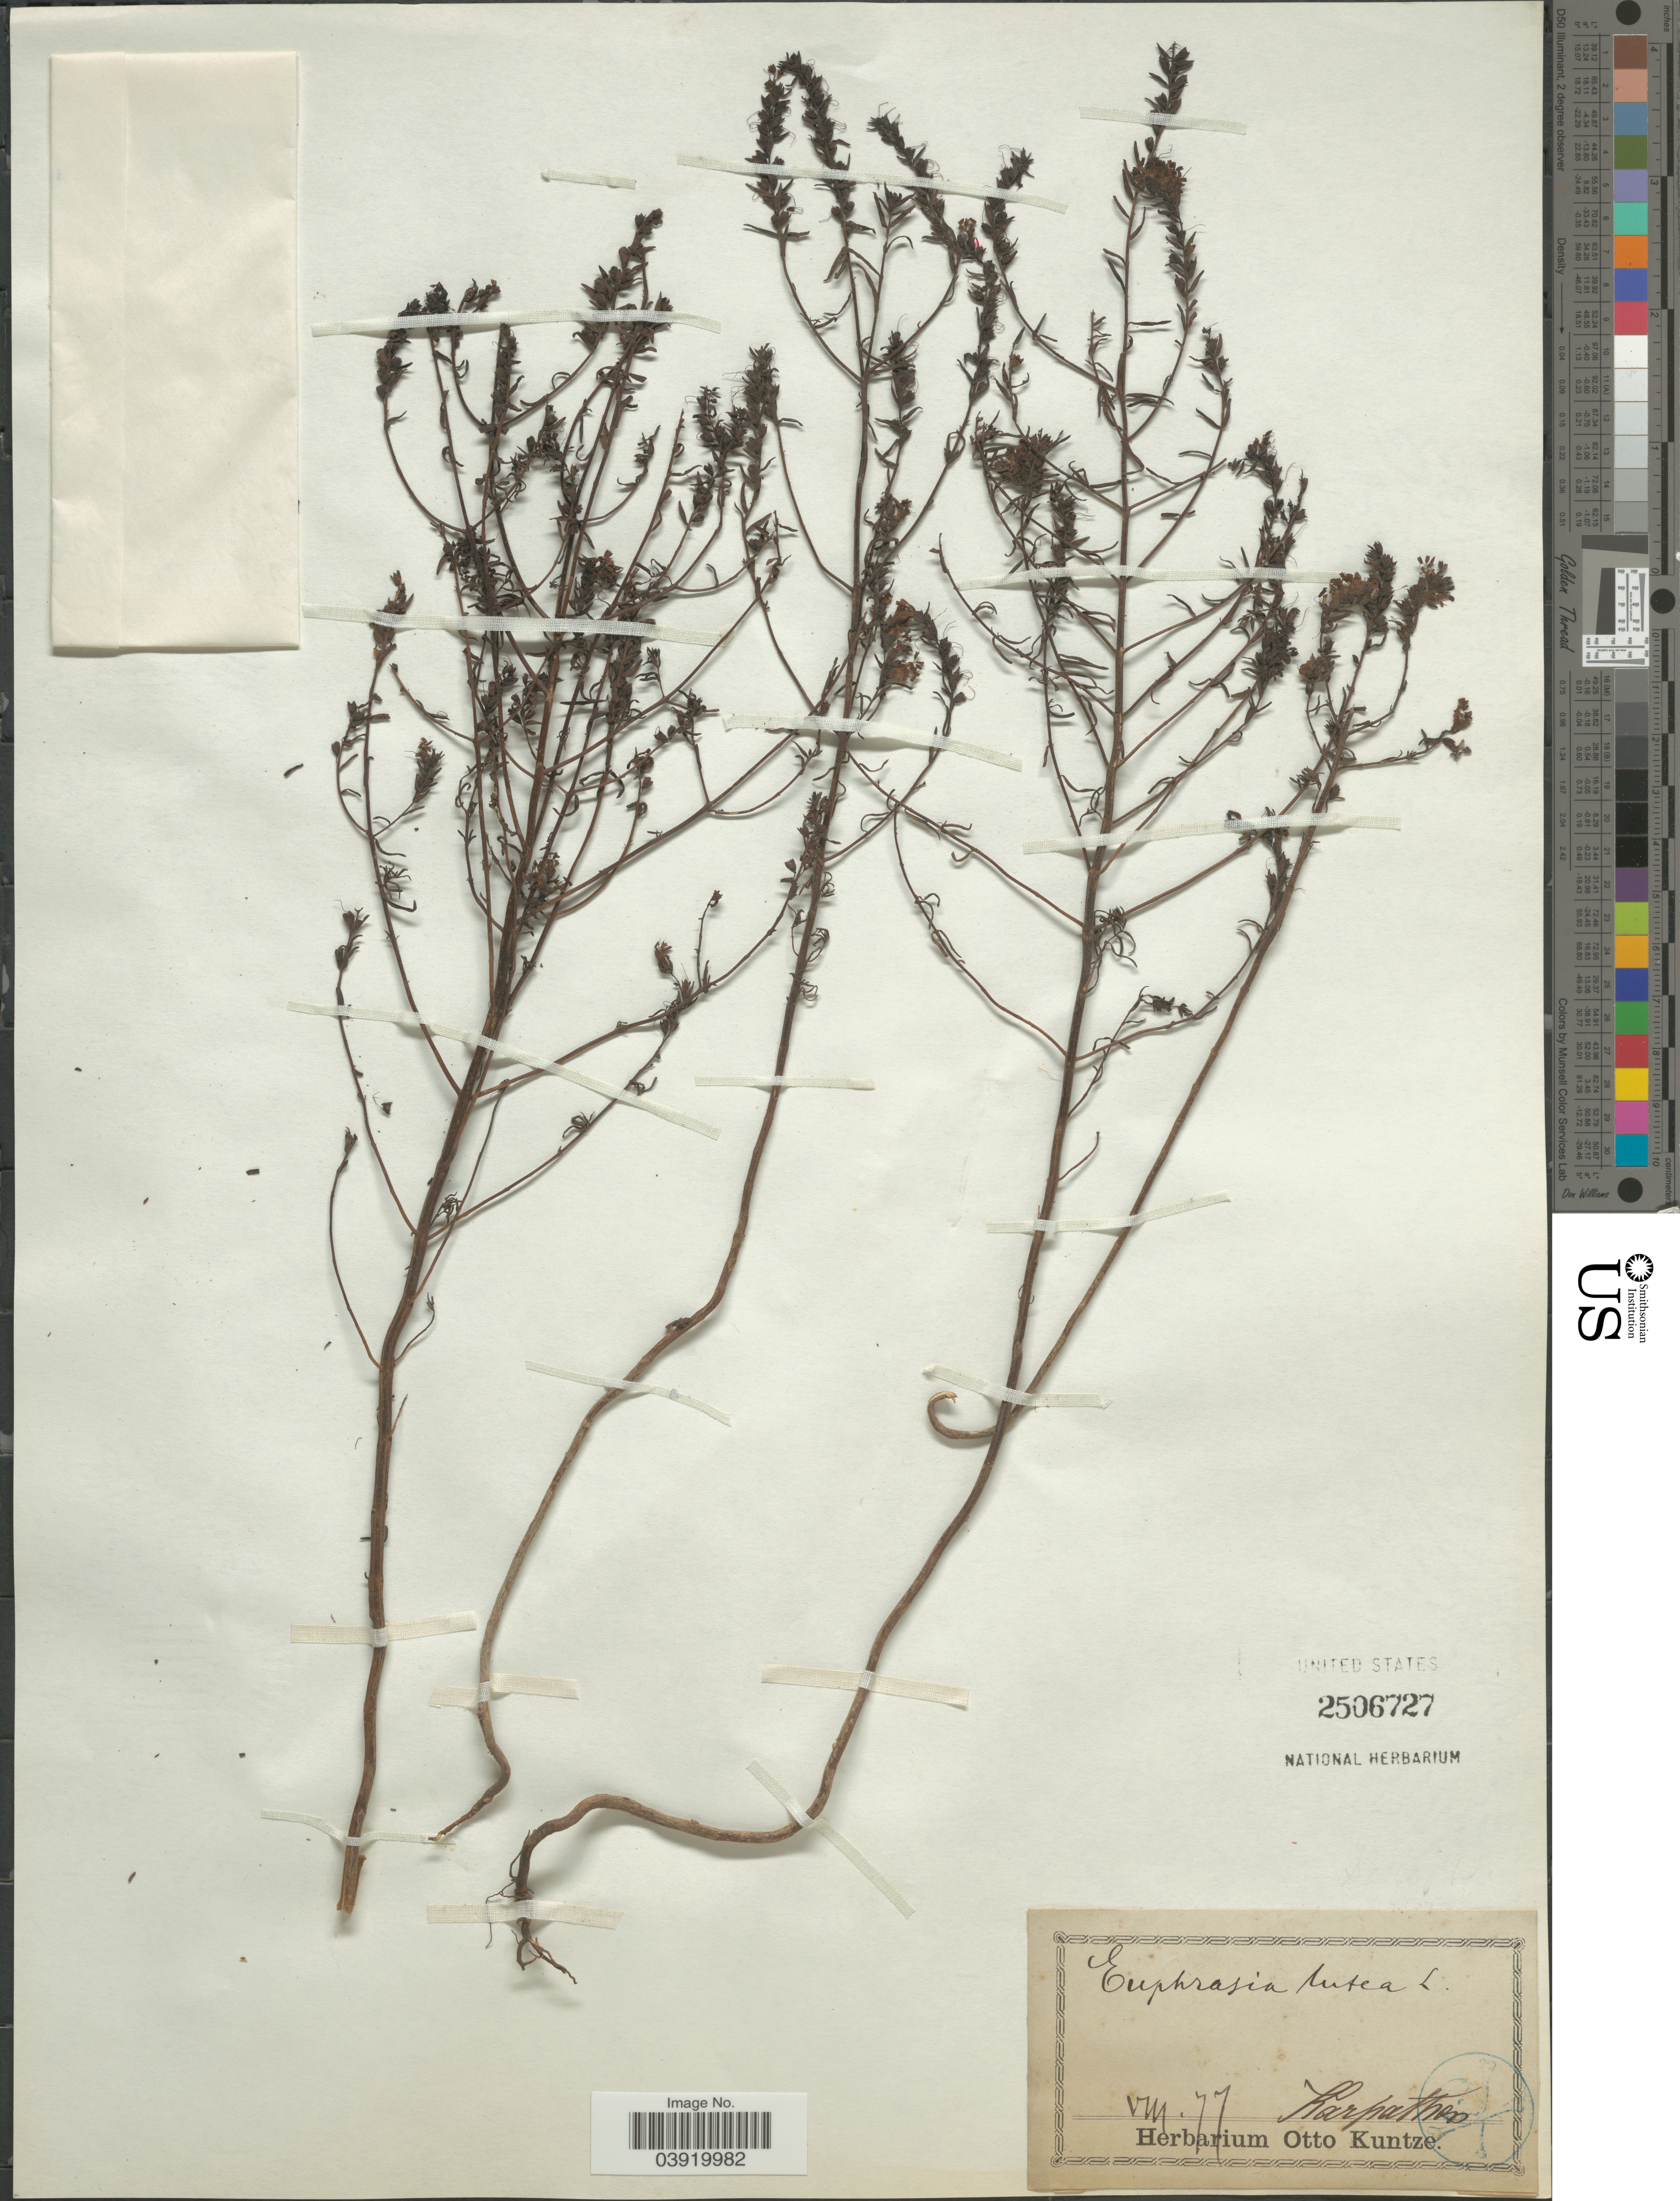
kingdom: Plantae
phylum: Tracheophyta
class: Magnoliopsida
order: Lamiales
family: Orobanchaceae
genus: Odontites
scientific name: Odontites luteus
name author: (L.) Clairv.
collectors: ex herb. Otto Kuntze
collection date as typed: Transcribed d/m/y: /8/77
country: Greece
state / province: South Aegean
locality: Karpathos.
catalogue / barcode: US 2506727